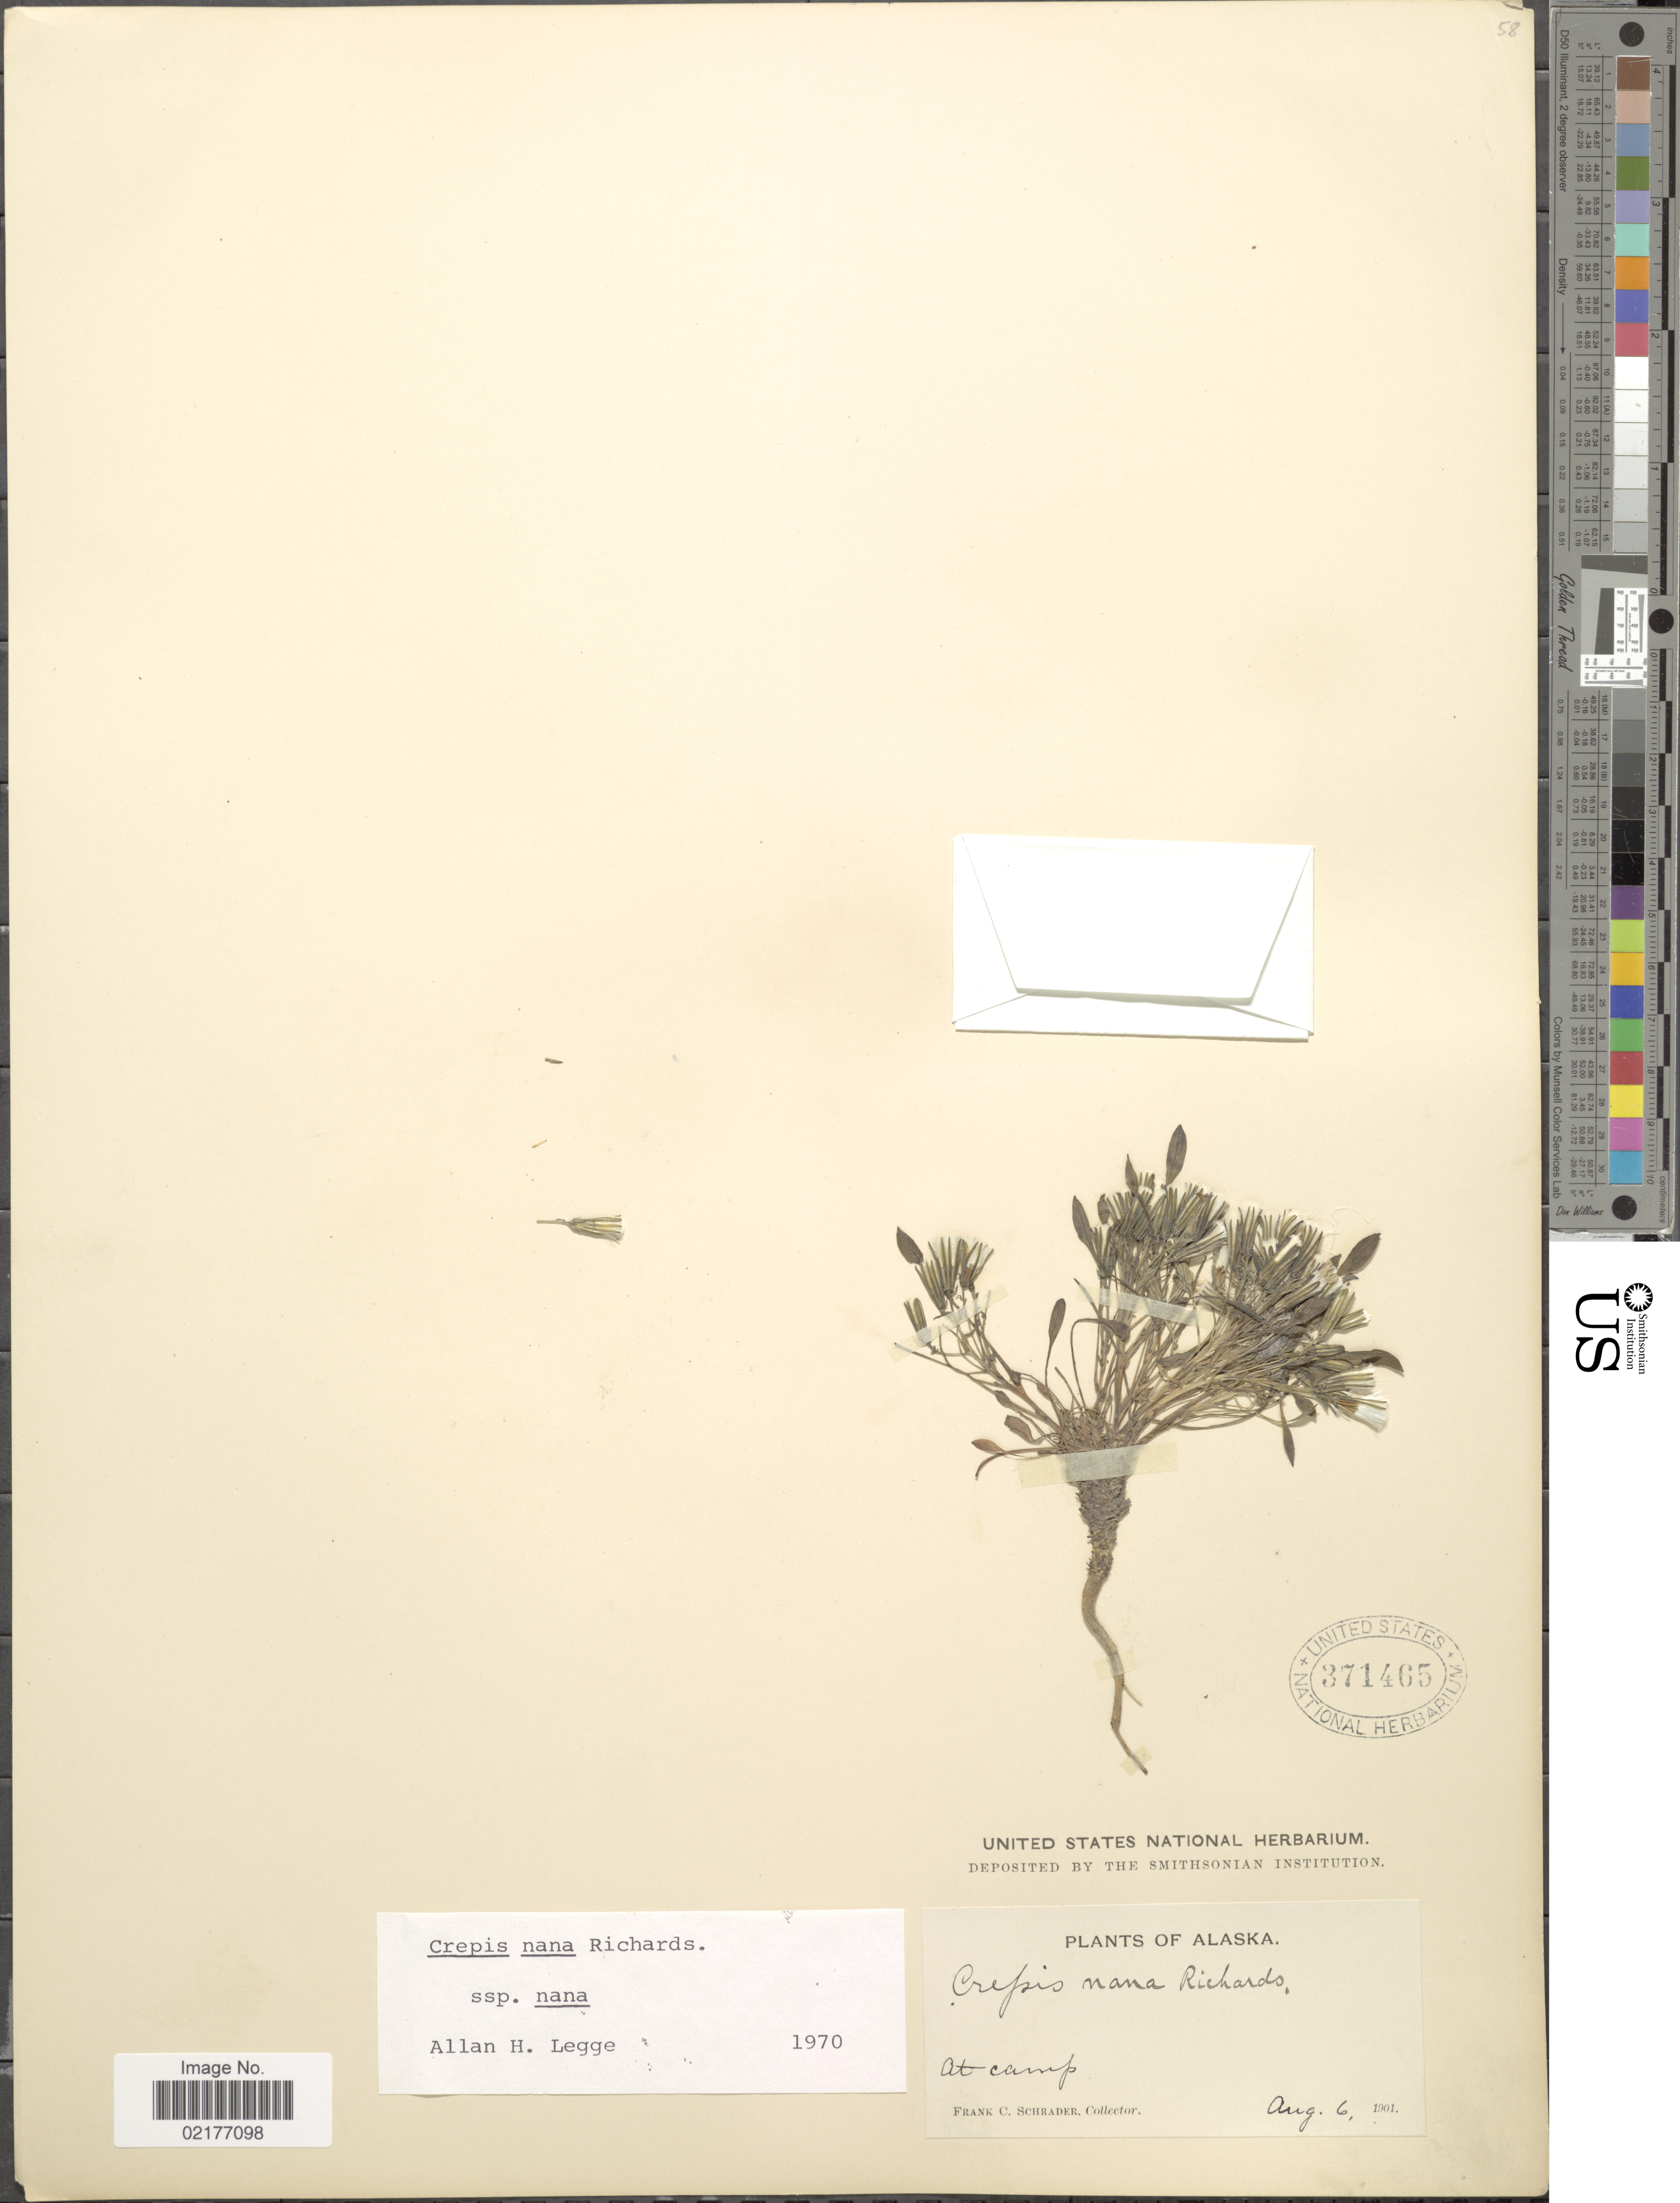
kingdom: Plantae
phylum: Tracheophyta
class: Magnoliopsida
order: Asterales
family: Asteraceae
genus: Askellia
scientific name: Askellia pygmaea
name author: (Ledeb.) Sennikov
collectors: F. C. Schrader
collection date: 1901-08-06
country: United States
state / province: Alaska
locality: At Camp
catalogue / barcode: US 371465